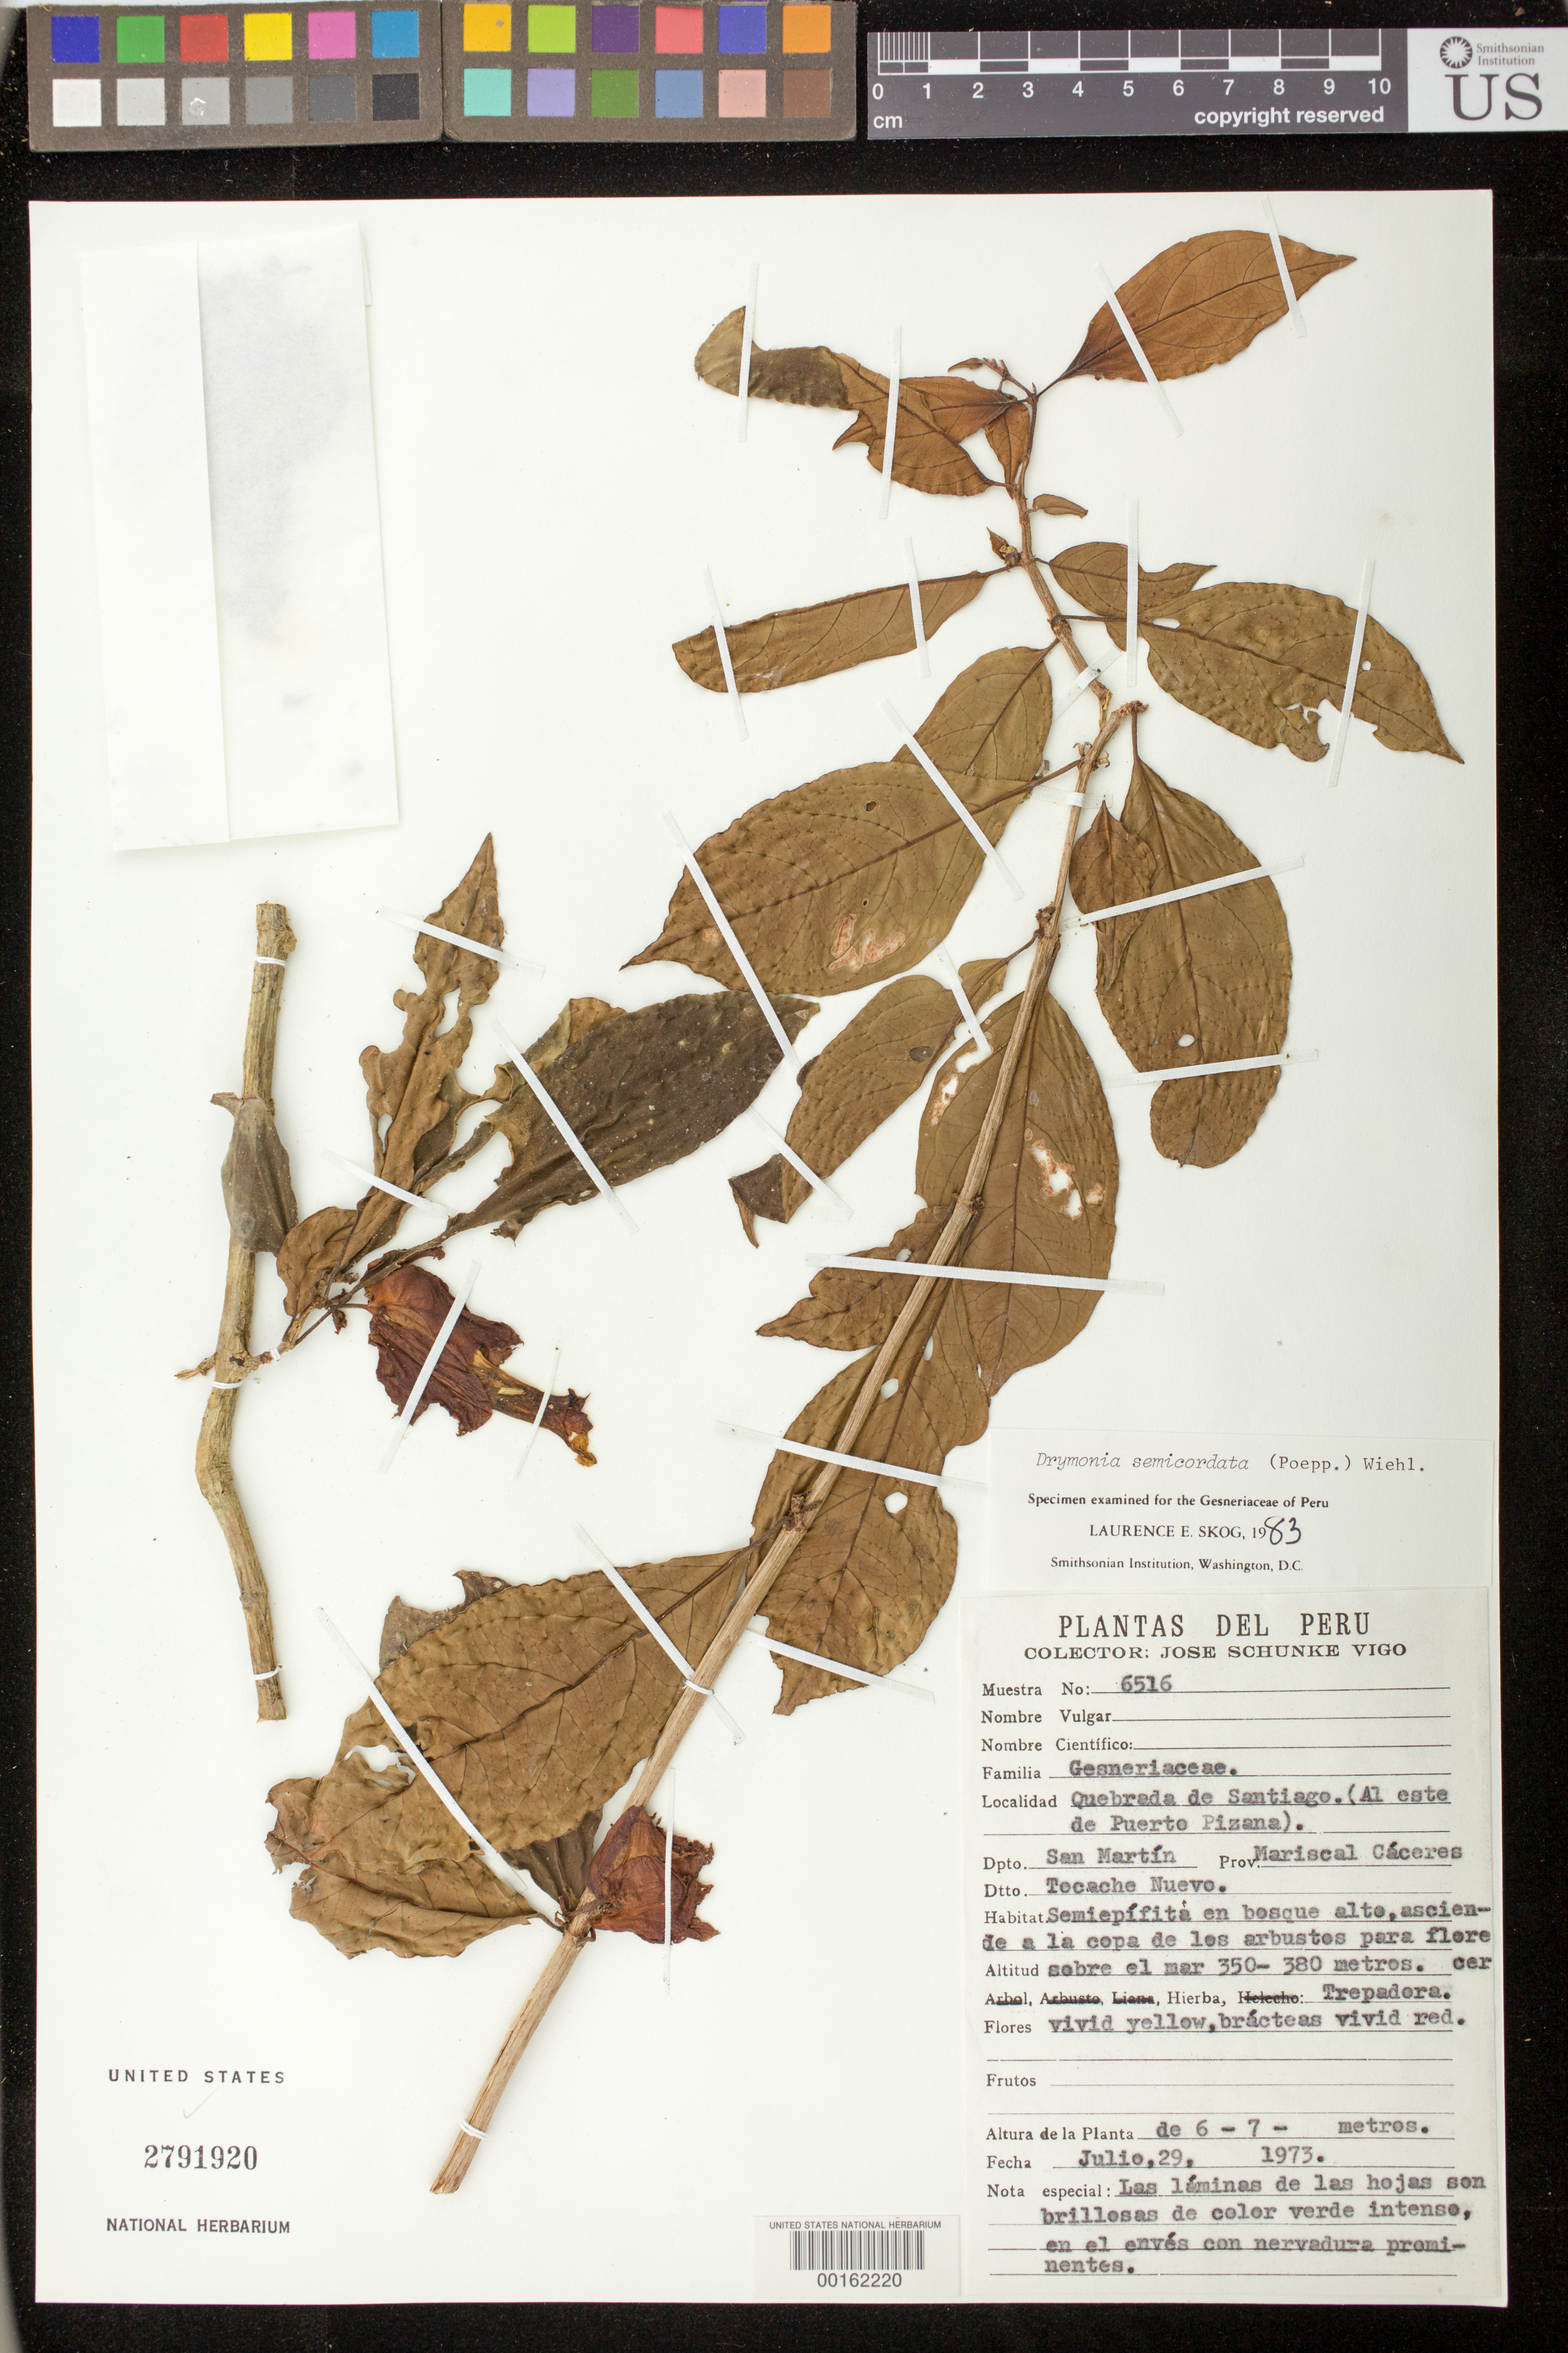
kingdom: Plantae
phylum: Tracheophyta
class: Magnoliopsida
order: Lamiales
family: Gesneriaceae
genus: Drymonia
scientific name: Drymonia semicordata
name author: (Poepp.) Wiehler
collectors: J. Schunke Vigo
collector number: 6516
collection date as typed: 29 Jul 1973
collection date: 1973-07-29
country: Peru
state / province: San Martín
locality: Prov. Mariscal Cáceres, Dtto. Tocache Nuevo, Quebrada de Santiago (E of Puerto Pizana)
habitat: Semiepiphyte, in tall forest, growing to treetops to flower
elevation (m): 350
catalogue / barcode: US 2791920